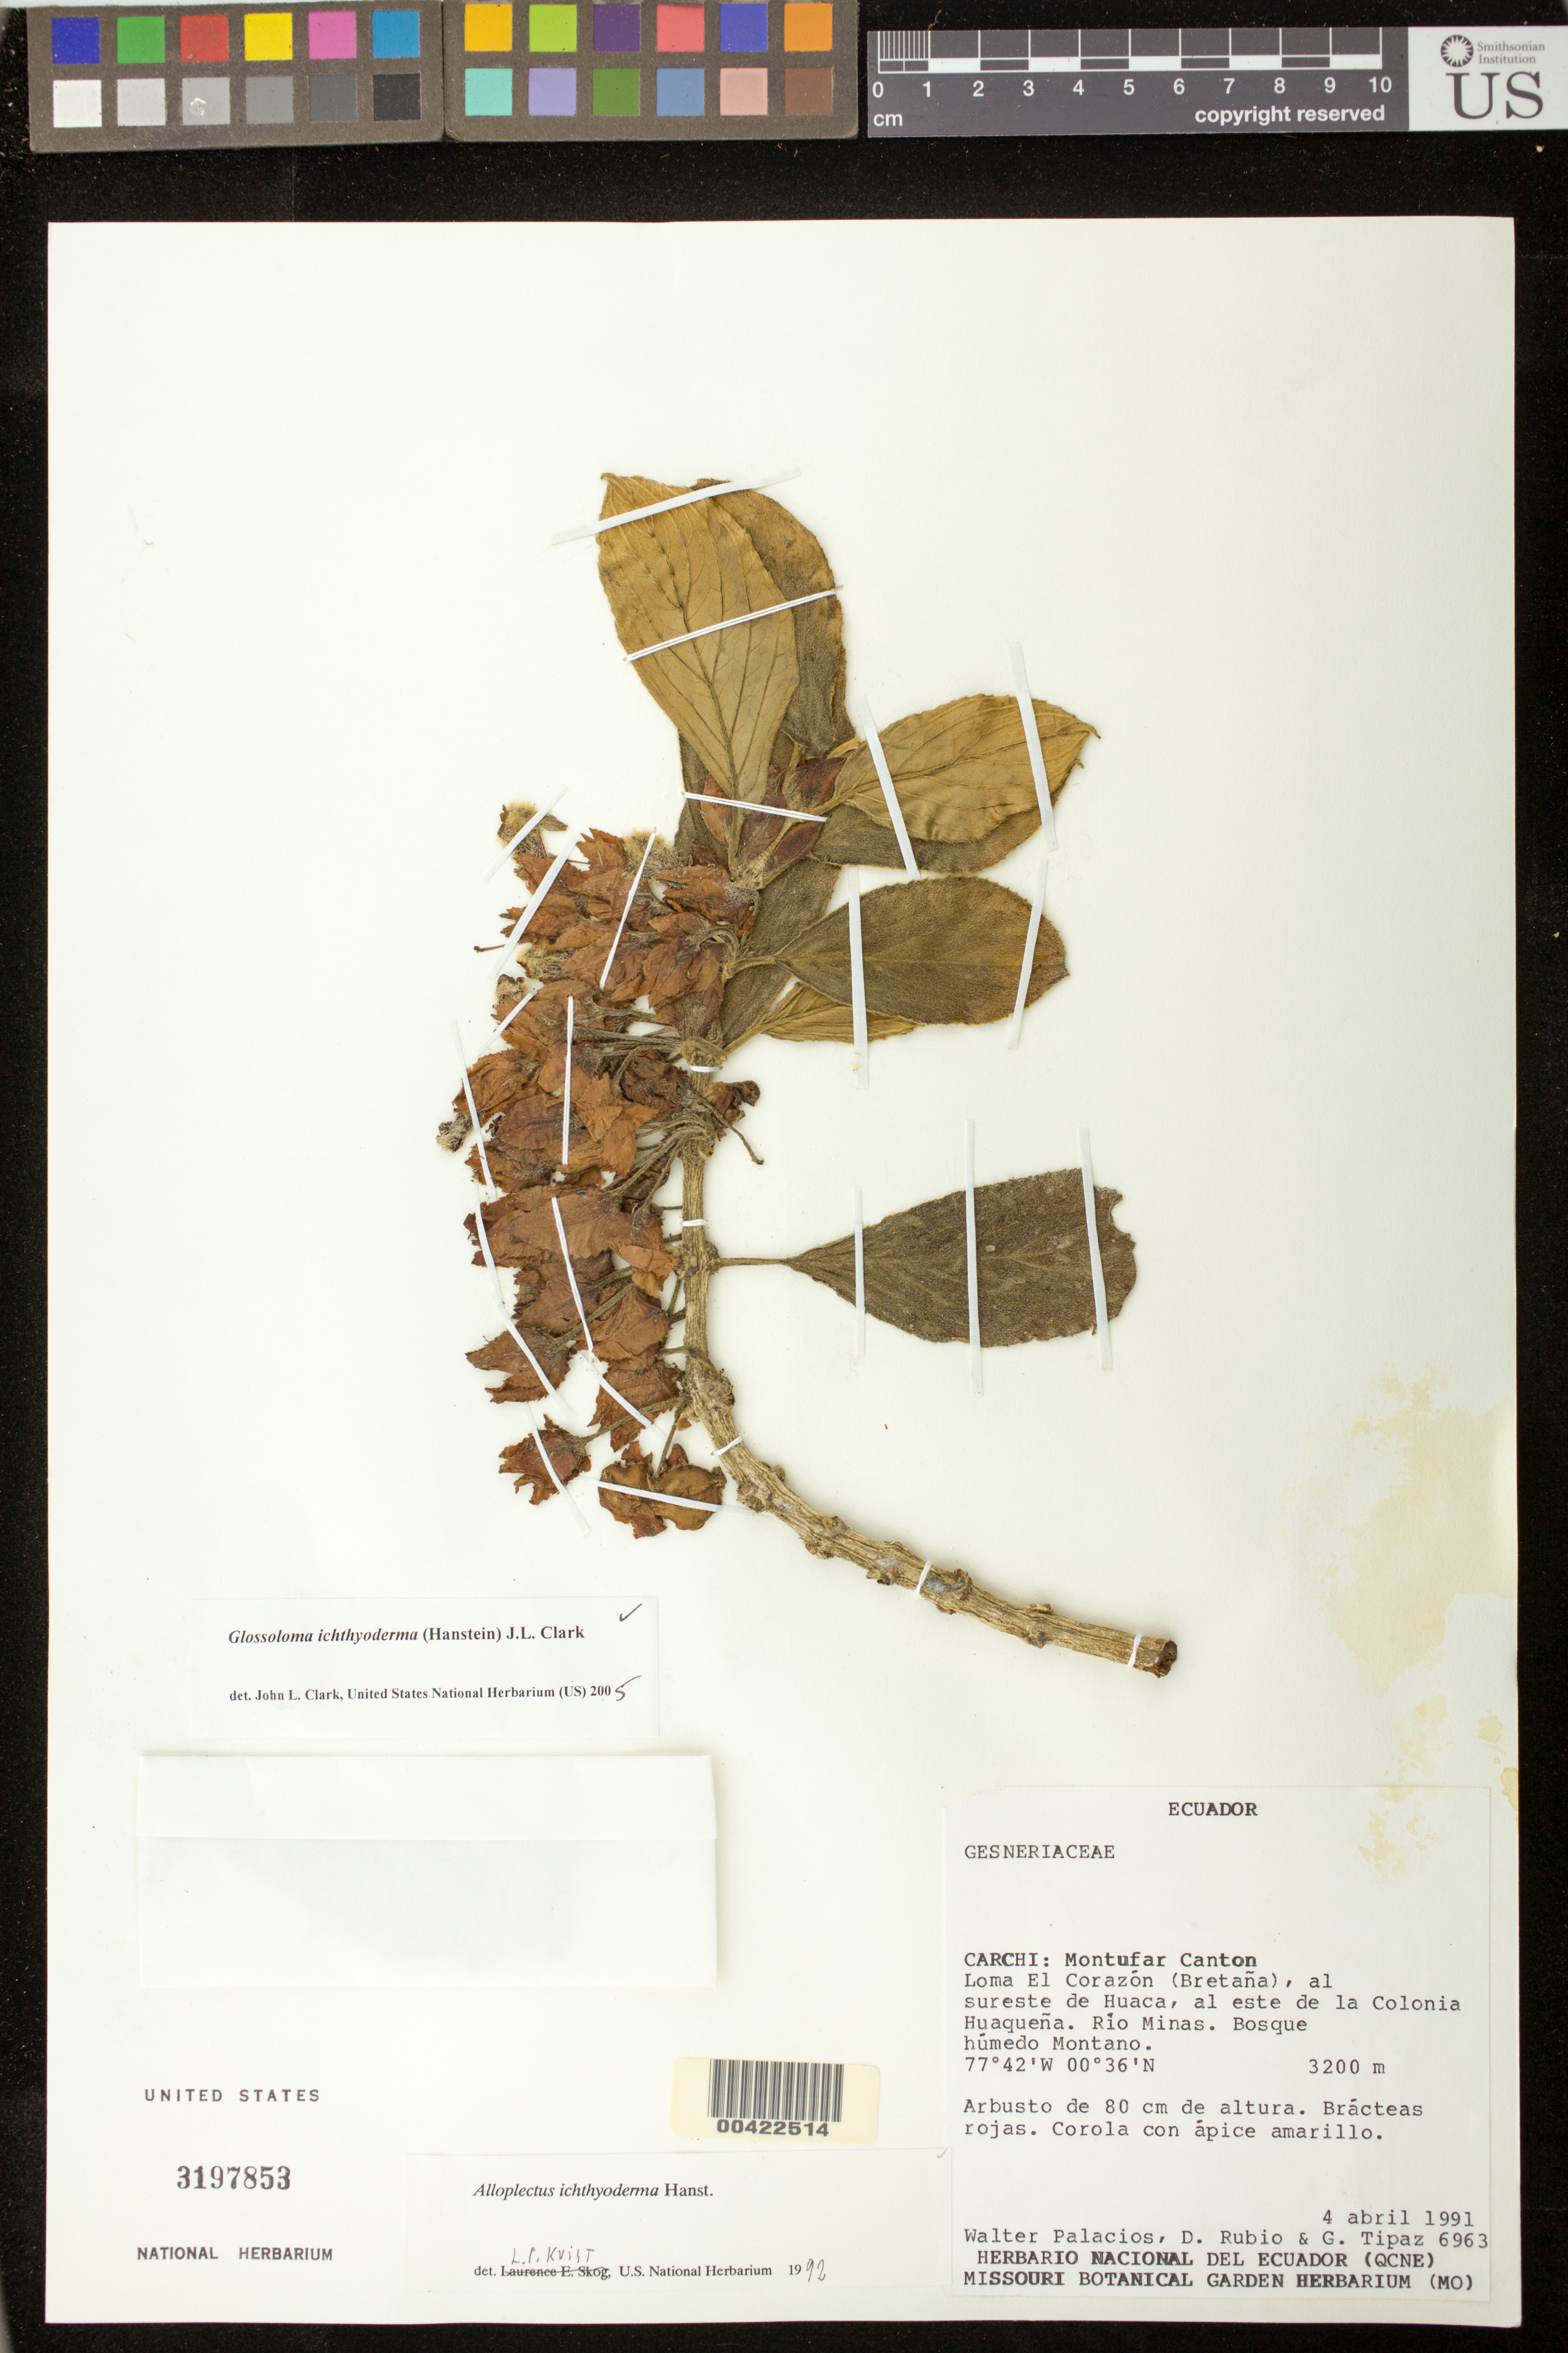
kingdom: Plantae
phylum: Tracheophyta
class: Magnoliopsida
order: Lamiales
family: Gesneriaceae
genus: Glossoloma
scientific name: Glossoloma ichthyoderma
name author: (Hanst.) J.L. Clark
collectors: W. Palacios, D. Rubio & G. Tipaz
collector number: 6963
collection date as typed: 04 Apr 1991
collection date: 1991-04-04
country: Ecuador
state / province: Carchi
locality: Montufar Canton. Loma El Corazón (Bretaña), al sureste de Huaca, al este de la Colonia Huaqueña. Río Minas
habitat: Bosque húmedo montano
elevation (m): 3200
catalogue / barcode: US 3197853